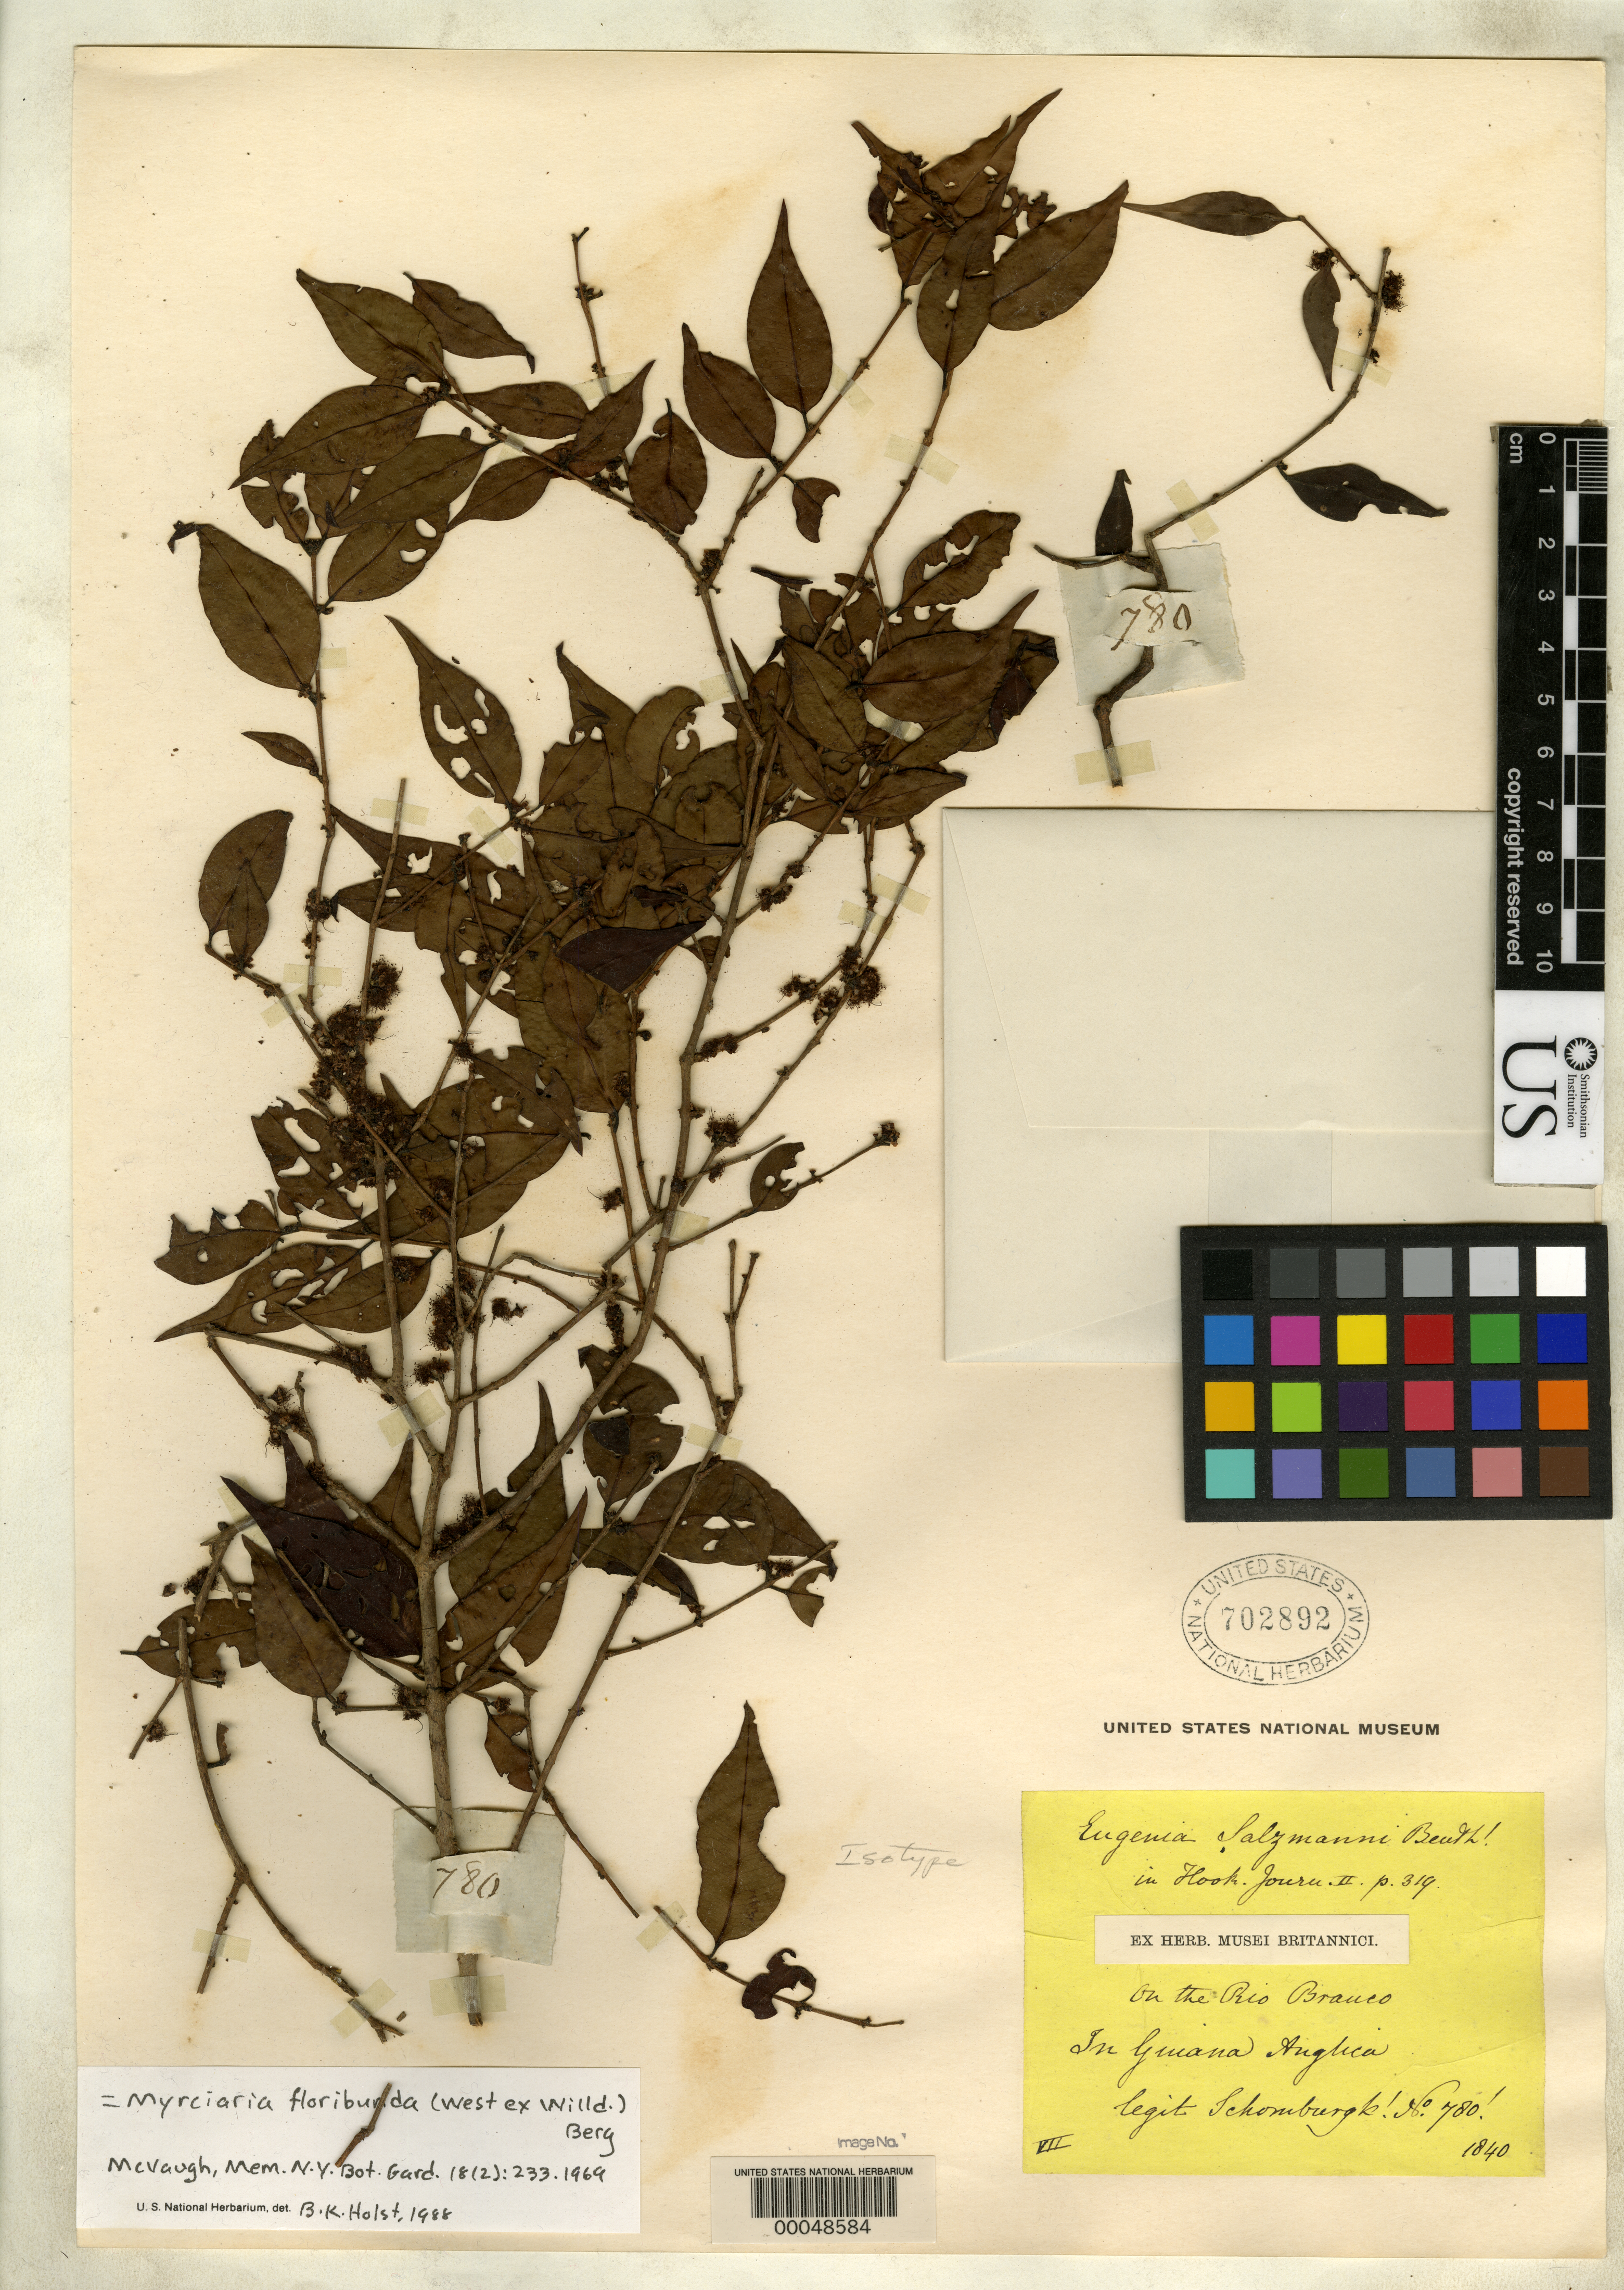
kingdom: Plantae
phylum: Tracheophyta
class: Magnoliopsida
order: Myrtales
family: Myrtaceae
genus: Eugenia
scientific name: Eugenia salzmannii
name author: Benth.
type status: Type Collection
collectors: M. R. Schomburgk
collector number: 780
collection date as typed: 1840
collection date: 1840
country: Guyana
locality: Rio Branco.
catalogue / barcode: US 702892